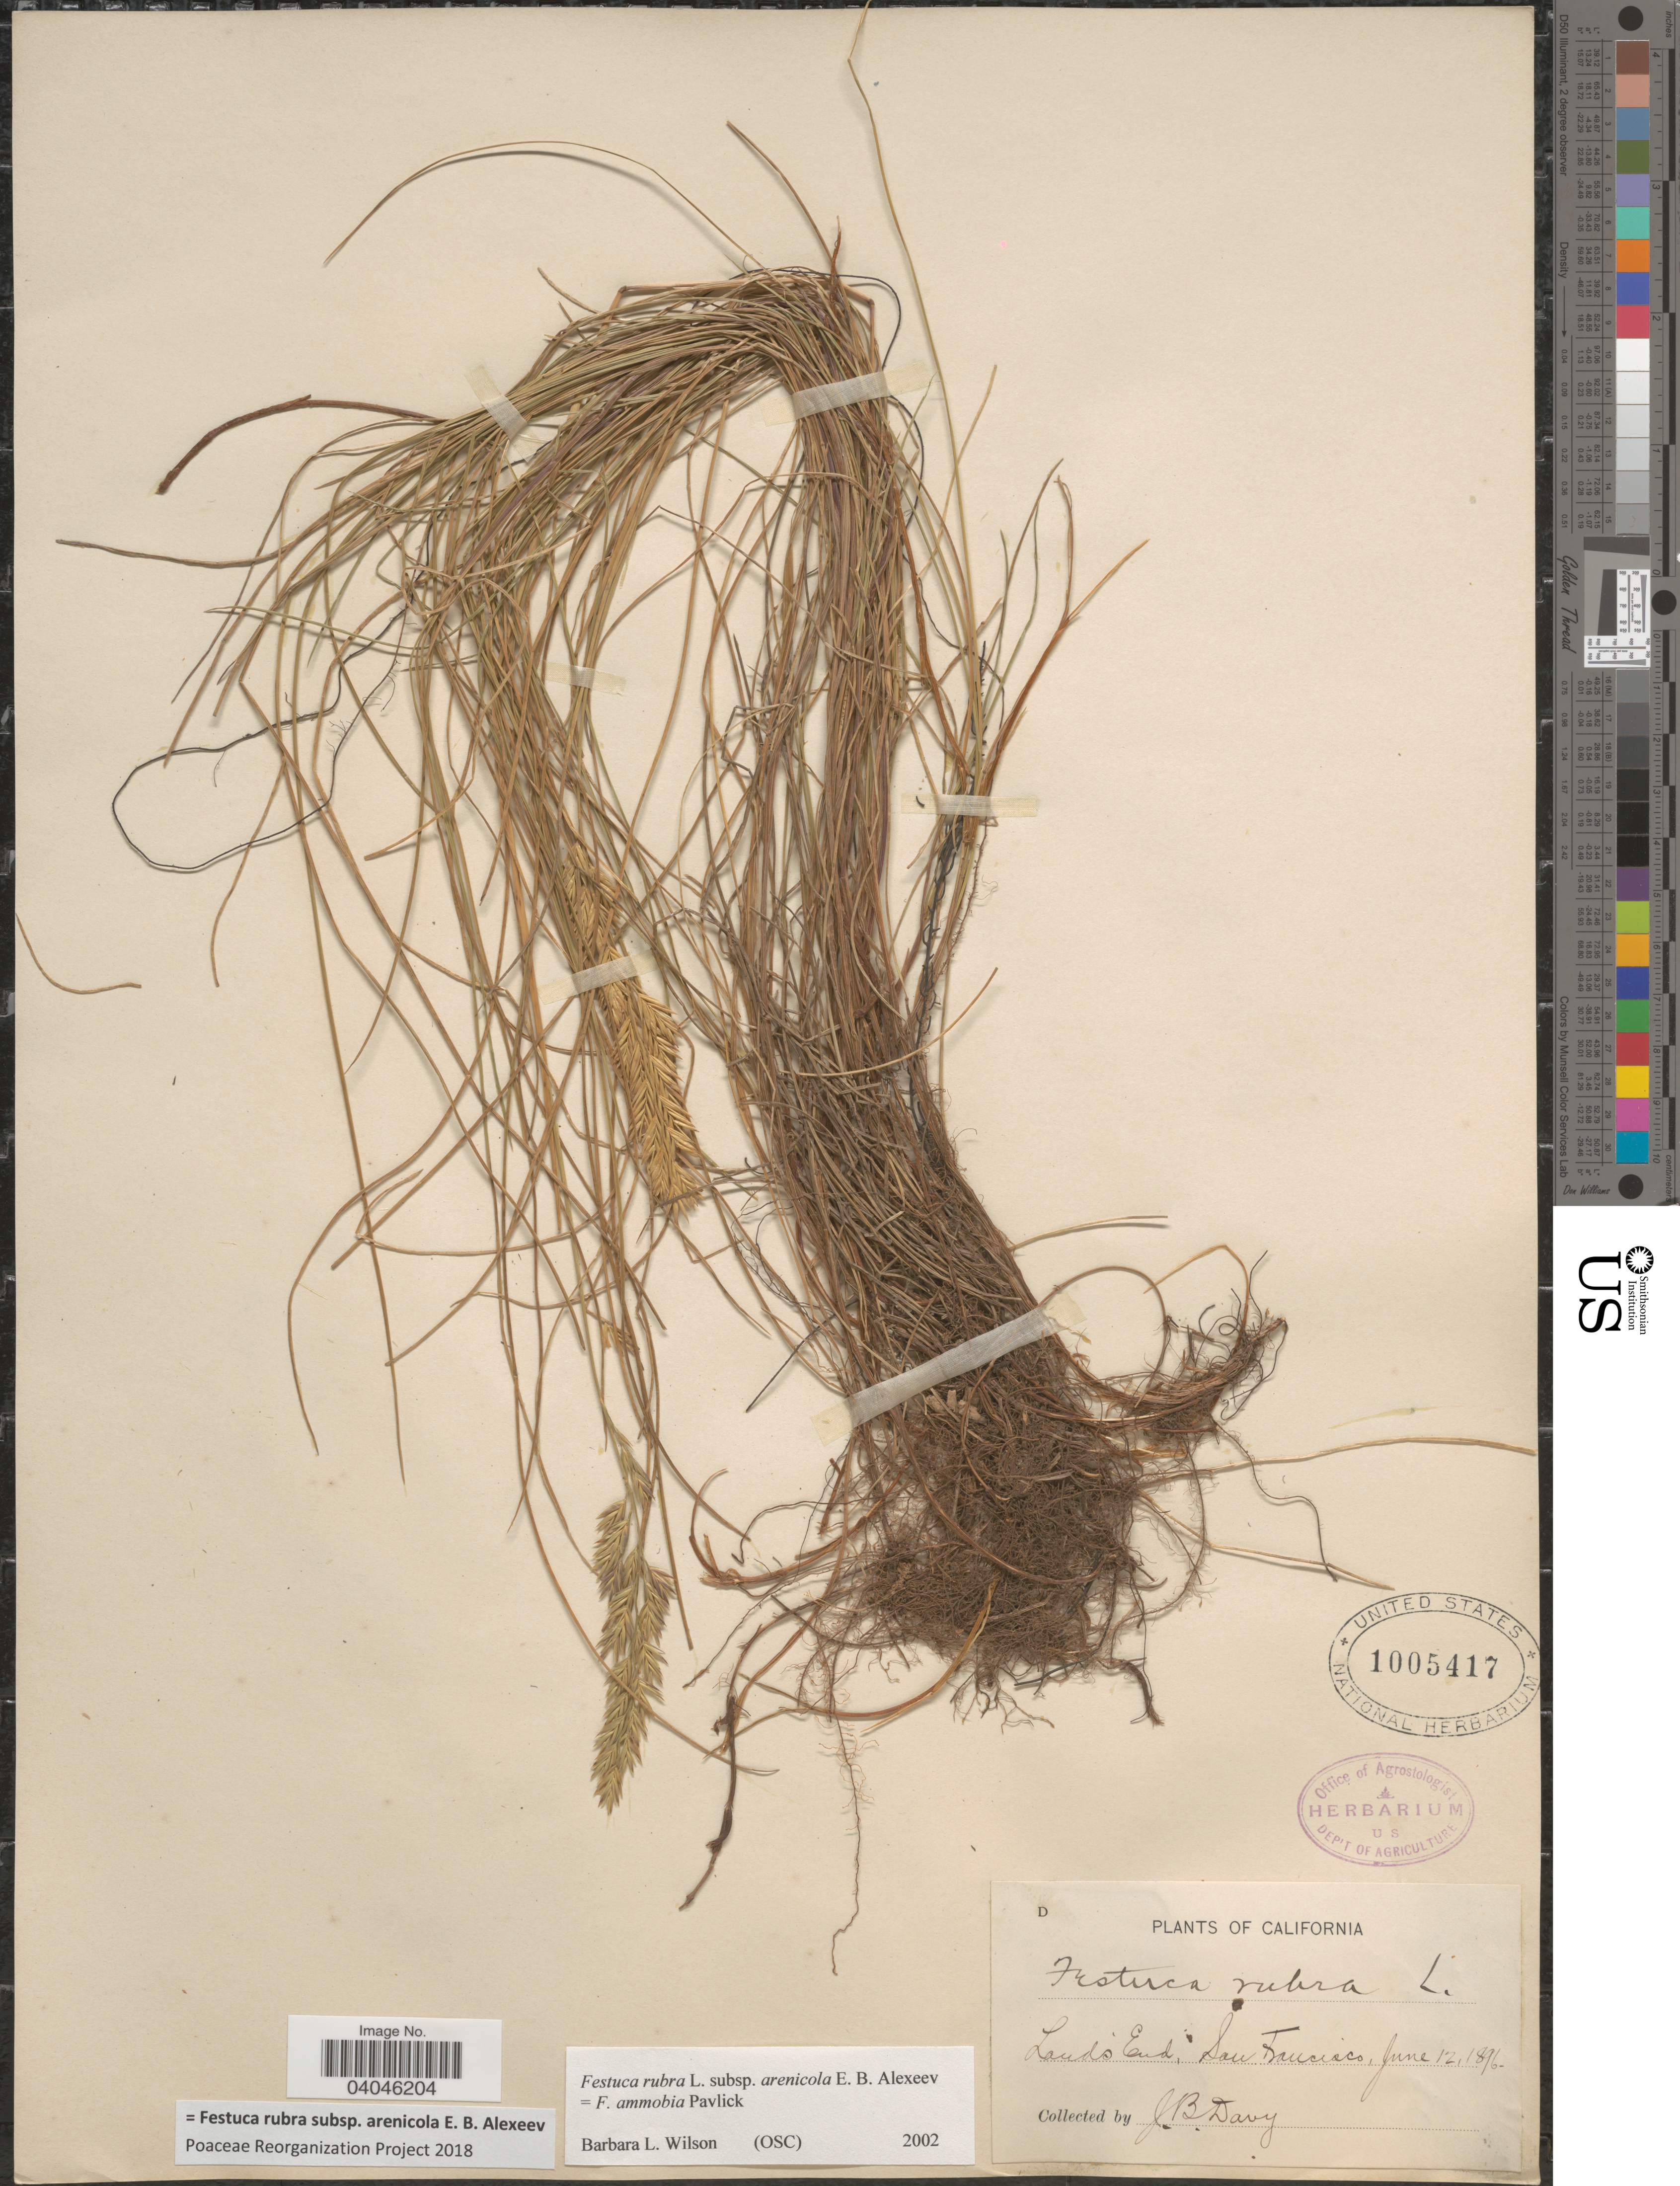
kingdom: Plantae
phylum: Tracheophyta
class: Liliopsida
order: Poales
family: Poaceae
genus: Festuca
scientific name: Festuca rubra subsp. arenicola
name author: E.B. Alexeev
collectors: J. Burtt Davy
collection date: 1896-06-12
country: United States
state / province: California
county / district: San Francisco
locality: Lands End, San Francisco.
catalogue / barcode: US 1005417